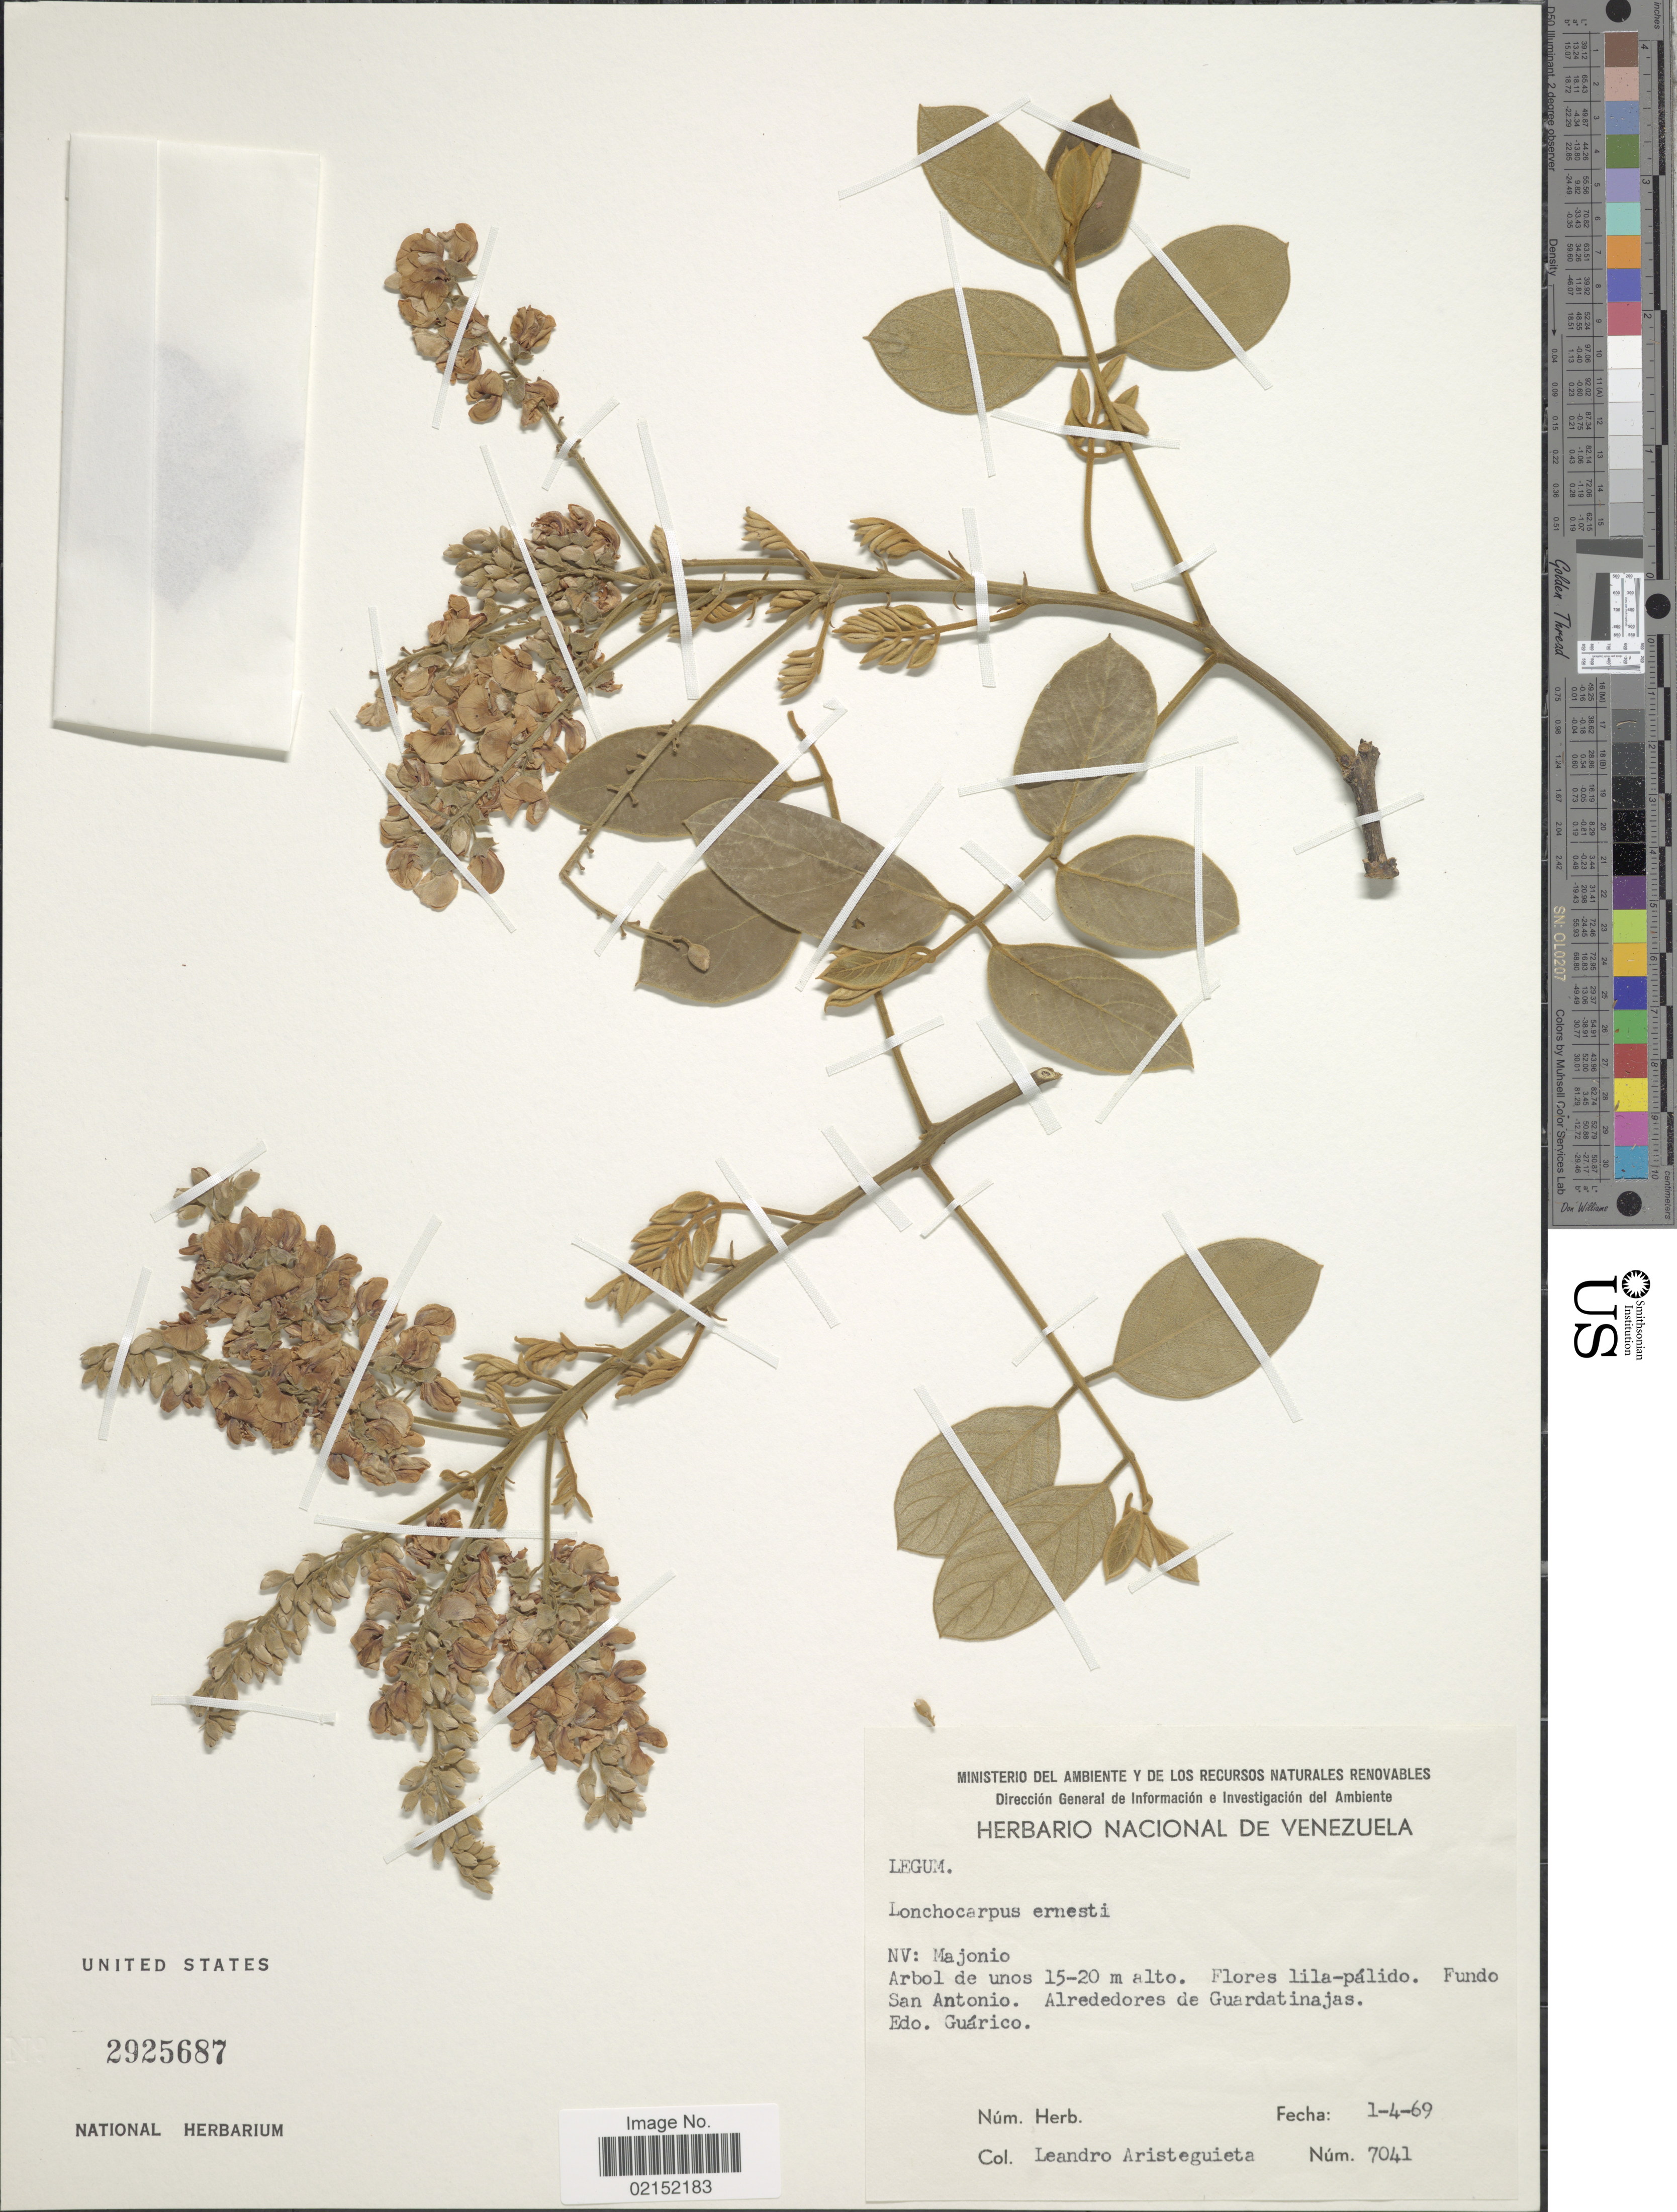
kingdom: Plantae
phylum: Tracheophyta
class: Magnoliopsida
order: Fabales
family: Fabaceae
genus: Lonchocarpus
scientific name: Lonchocarpus ernesti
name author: Harms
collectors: L. Aristeguieta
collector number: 7041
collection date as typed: Transcribed d/m/y: 1/4/69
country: Venezuela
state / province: Guárico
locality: NV: Majonio, Fundo San Antonio. Alrededores de Guardatinajas, Edo. Guarico.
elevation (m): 15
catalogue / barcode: US 2925687